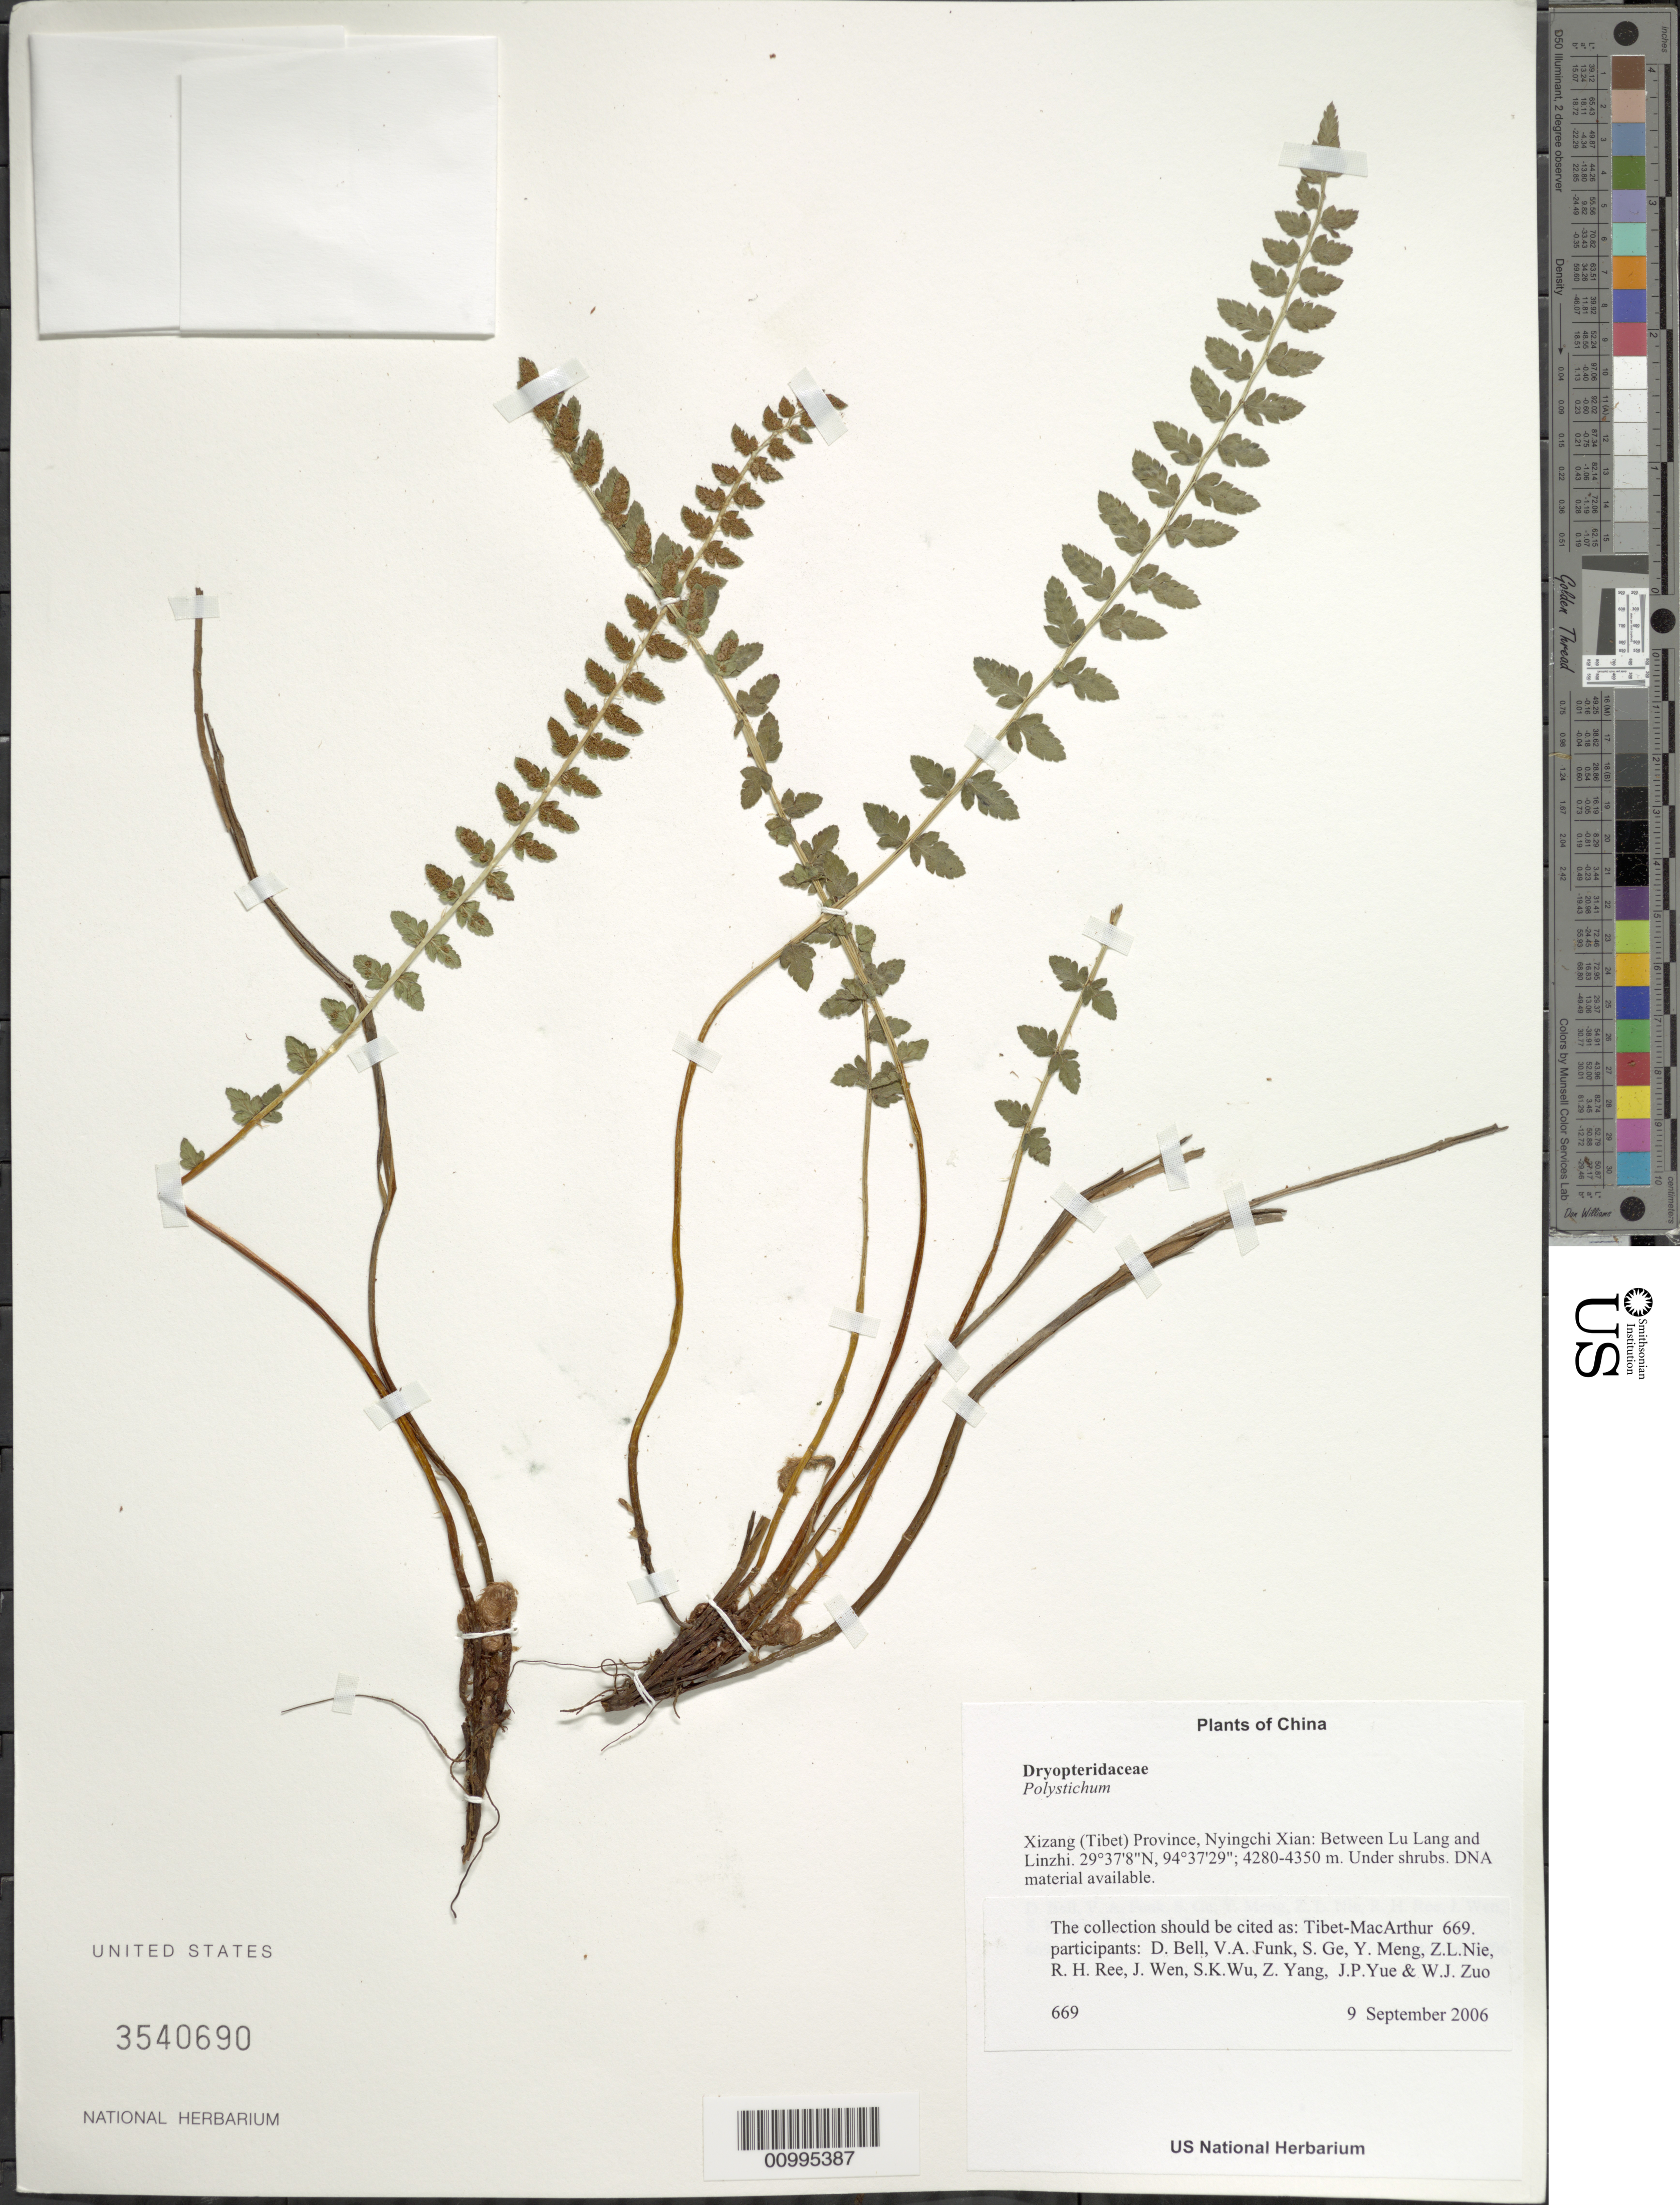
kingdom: Plantae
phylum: Tracheophyta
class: Polypodiopsida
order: Polypodiales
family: Dryopteridaceae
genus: Polystichum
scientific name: Polystichum sp.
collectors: Tibet-MacArthur, D. A. Bell, V. Funk, S. Ge, Y. Meng, Z. Nie, R. Ree, J. Wen, S. K. Wu, Z. Yang, J. Yue & W. Zuo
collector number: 669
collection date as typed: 09 Sep 2006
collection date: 2006-09-09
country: China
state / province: Xizang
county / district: Nyingchi Xian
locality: Between Lu Lang and Linzhi.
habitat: Grazed slope with scattered Salix, Juniperus, and various shrubs including Berberis, Sorbus, and Ribes. Under shrubs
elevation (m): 4280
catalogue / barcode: US 3540690